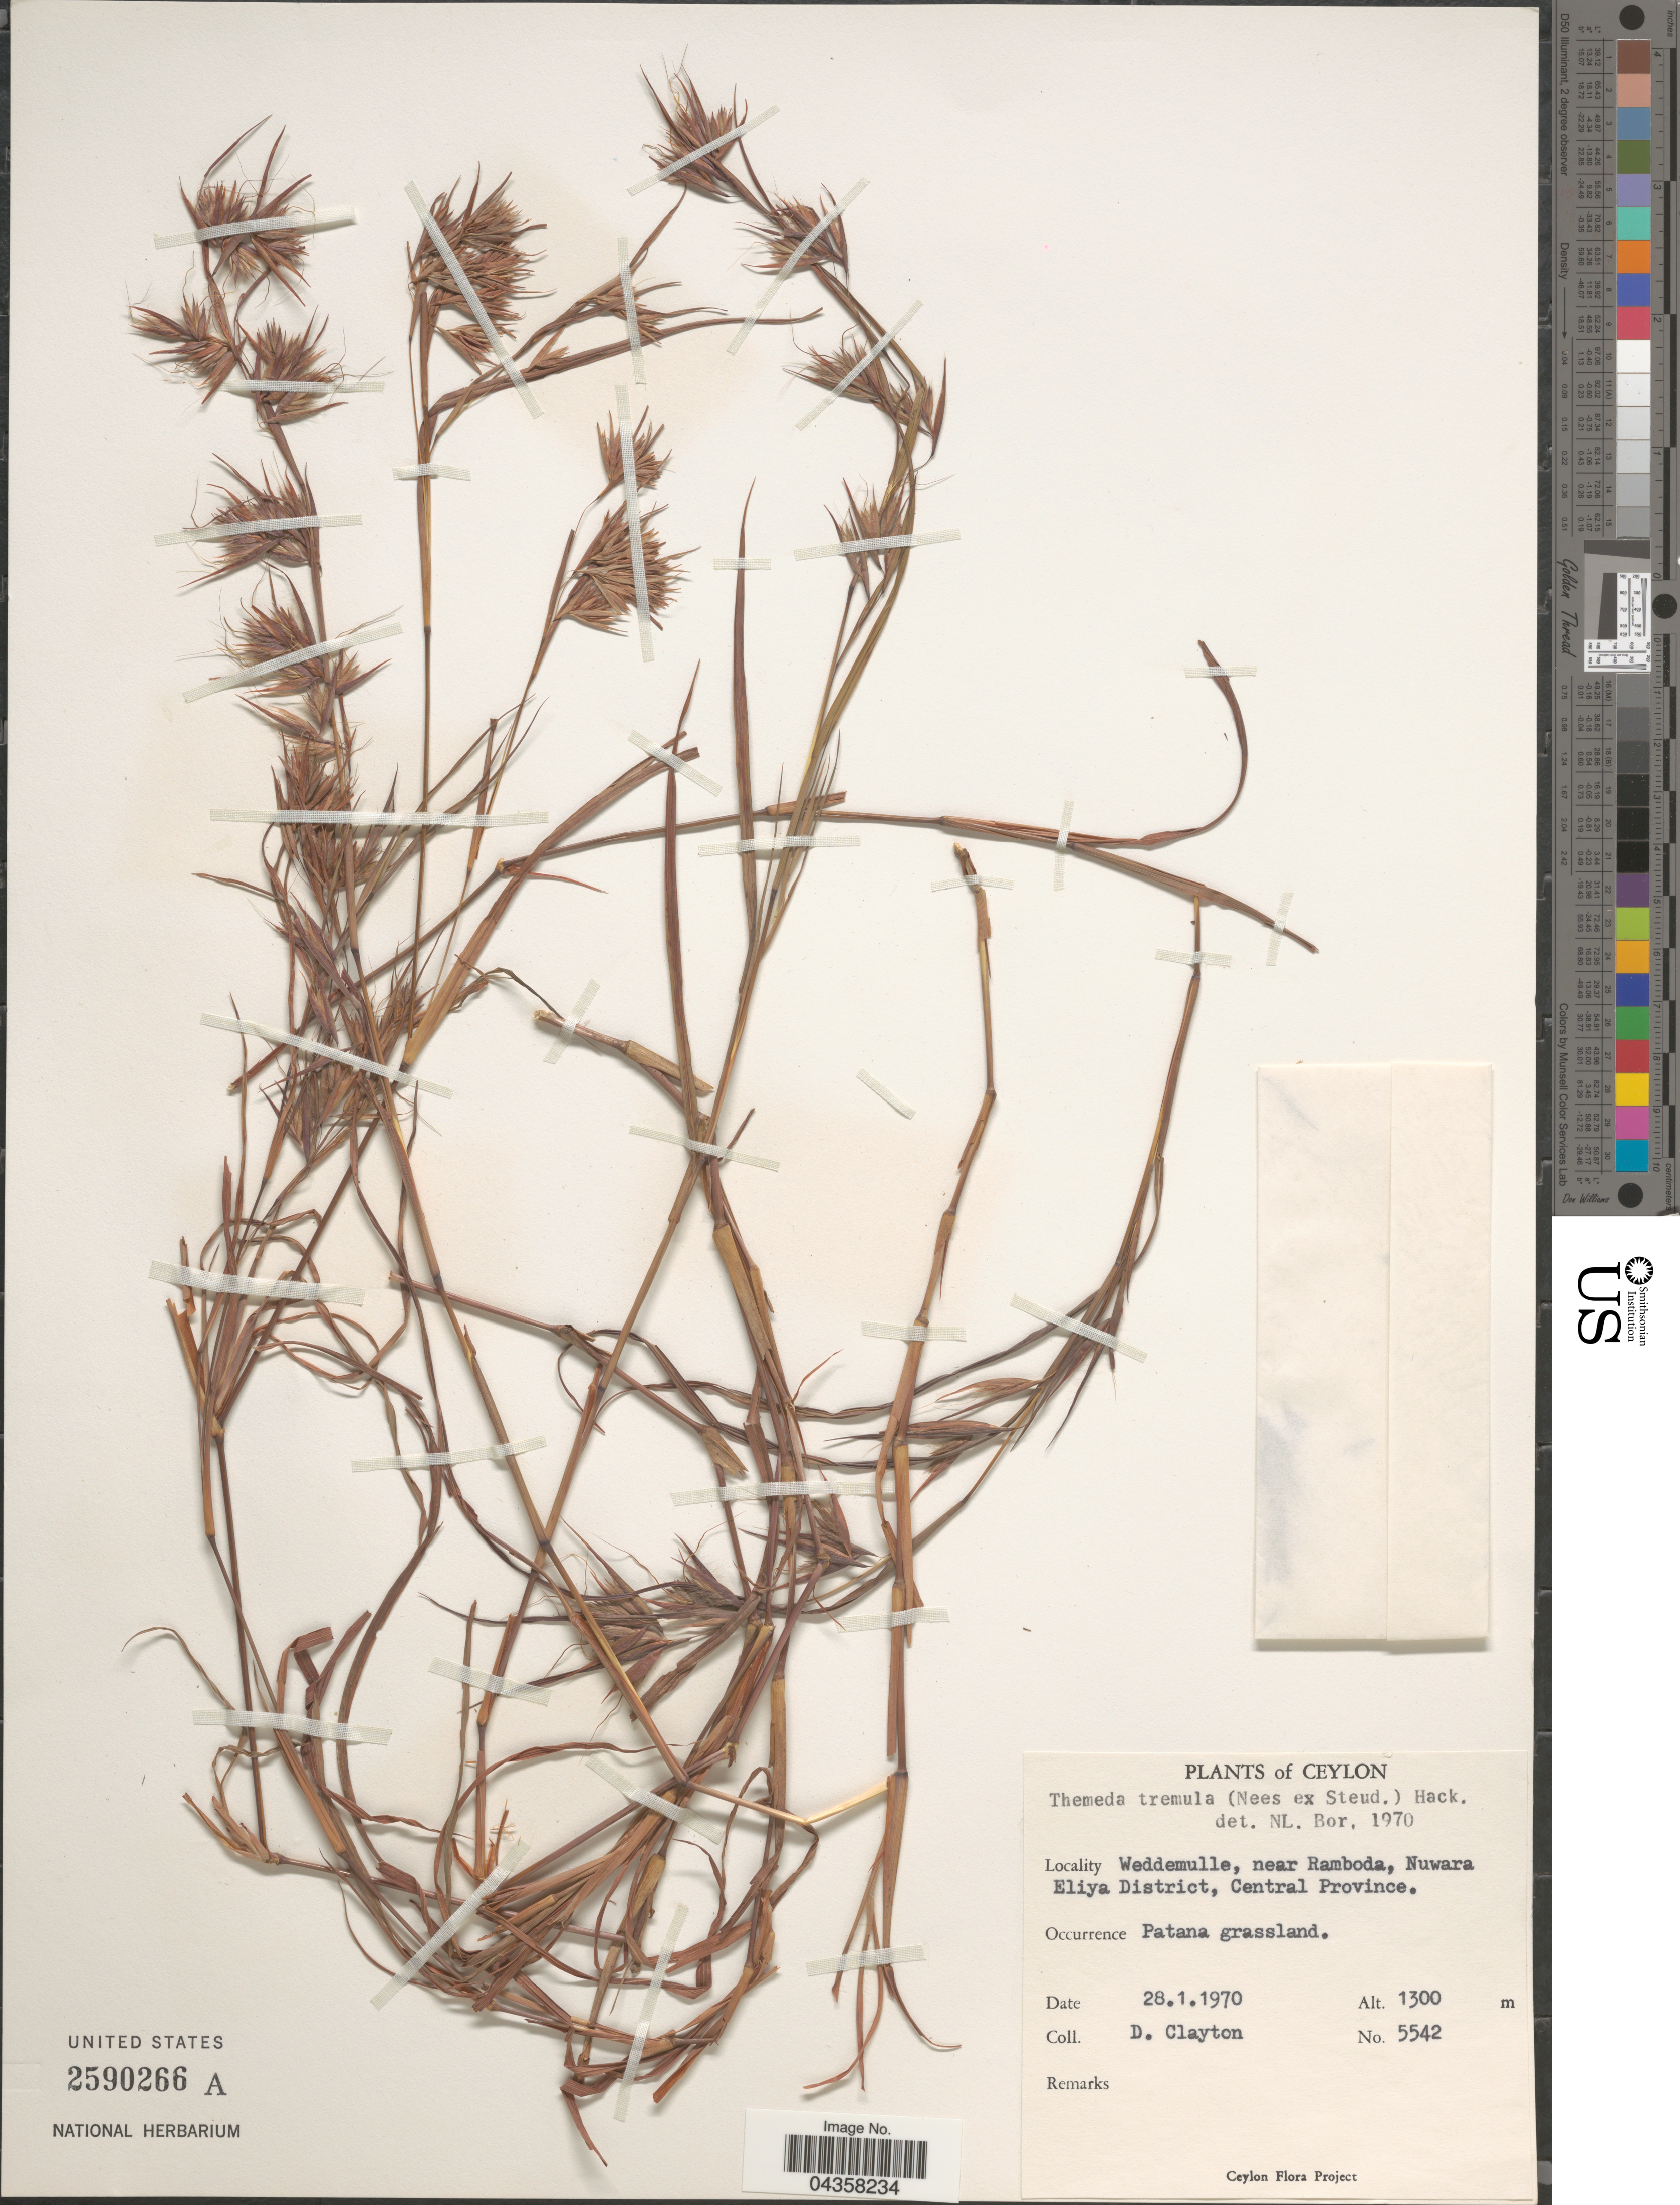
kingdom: Plantae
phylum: Tracheophyta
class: Liliopsida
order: Poales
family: Poaceae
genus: Themeda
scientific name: Themeda tremula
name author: (Nees) Hack.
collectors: D. Clayton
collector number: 5542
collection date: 1970-01-28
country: Sri Lanka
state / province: Central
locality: Ceylon. Weddemulle, near Ramboda, Nuwara Eliya District, Central Province.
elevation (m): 1300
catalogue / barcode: US 2590266A